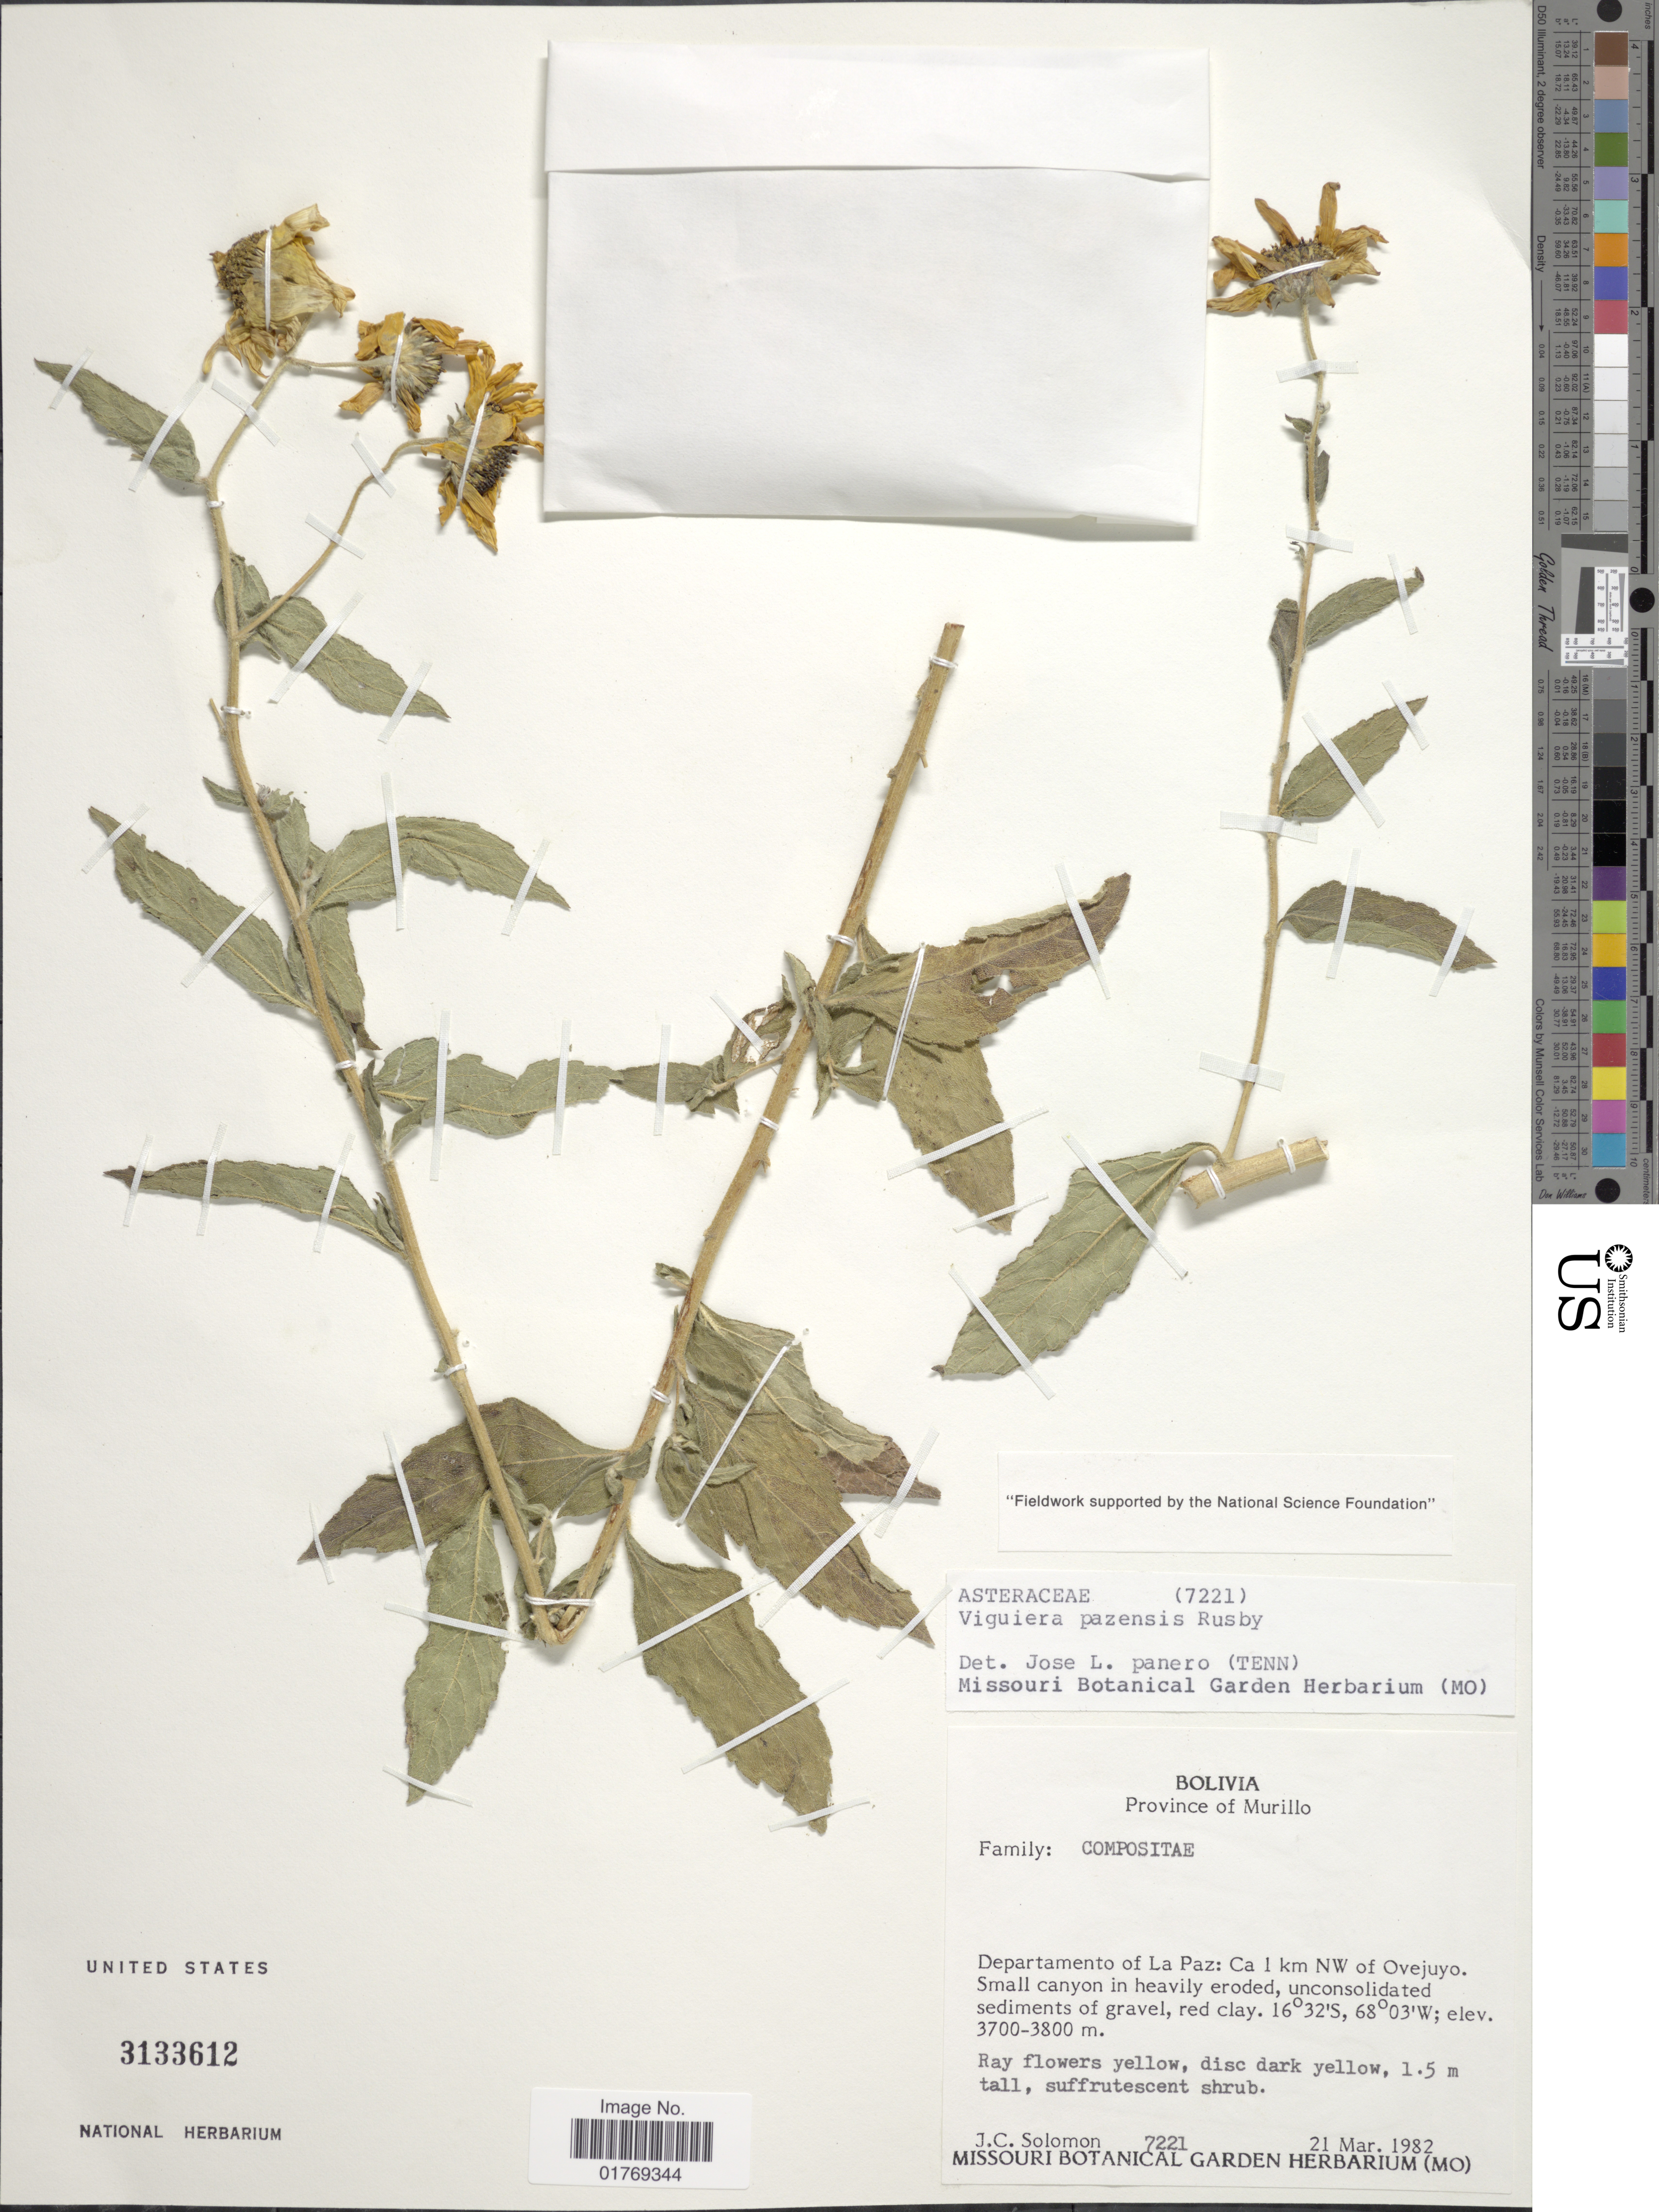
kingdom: Plantae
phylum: Tracheophyta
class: Magnoliopsida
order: Asterales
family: Asteraceae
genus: Viguiera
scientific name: Viguiera sp.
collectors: J. C. Solomon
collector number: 7221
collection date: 1982-03-21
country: Bolivia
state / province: La Paz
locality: Province of Murillo. Departamento of La Paz: Ca 1 km NW of Ovejuyo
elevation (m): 3700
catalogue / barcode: US 3133612